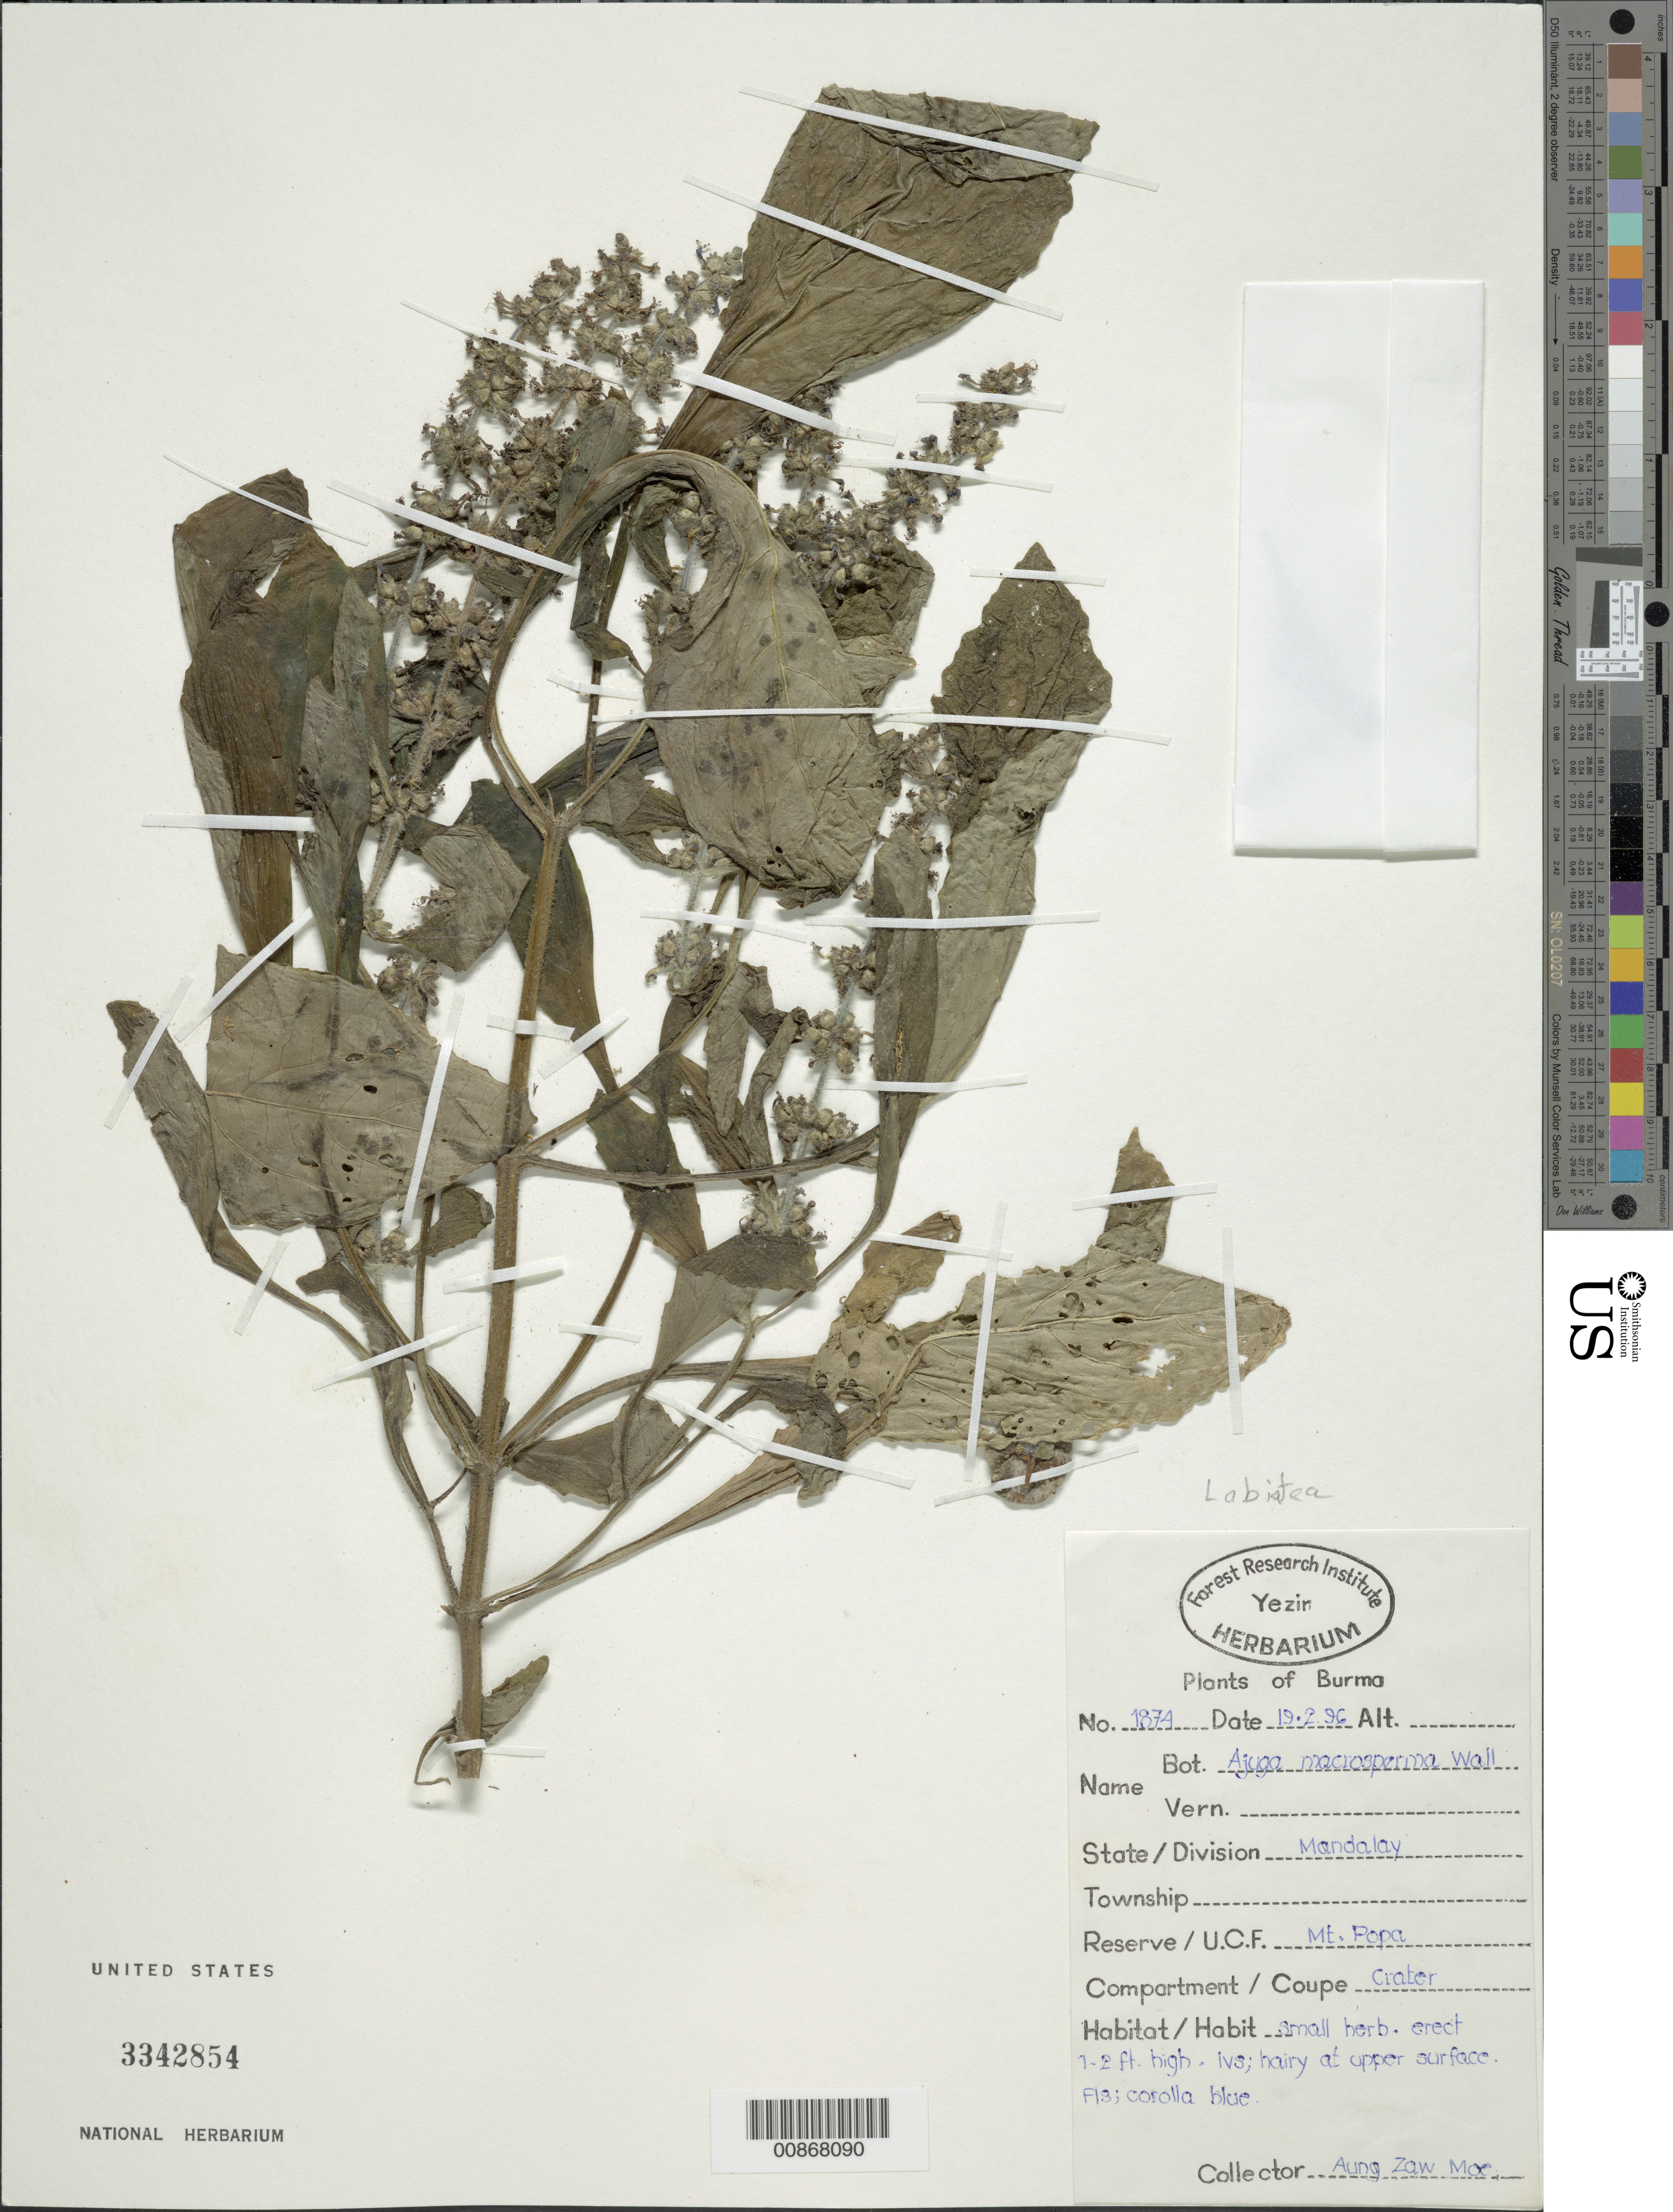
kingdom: Plantae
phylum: Tracheophyta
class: Magnoliopsida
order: Lamiales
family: Lamiaceae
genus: Ajuga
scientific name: Ajuga macrosperma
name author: Wall.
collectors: Aung Zaw Moe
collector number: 1874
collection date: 1996-02-19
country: Myanmar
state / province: Mandalay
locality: Mt. Popa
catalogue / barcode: US 3342854